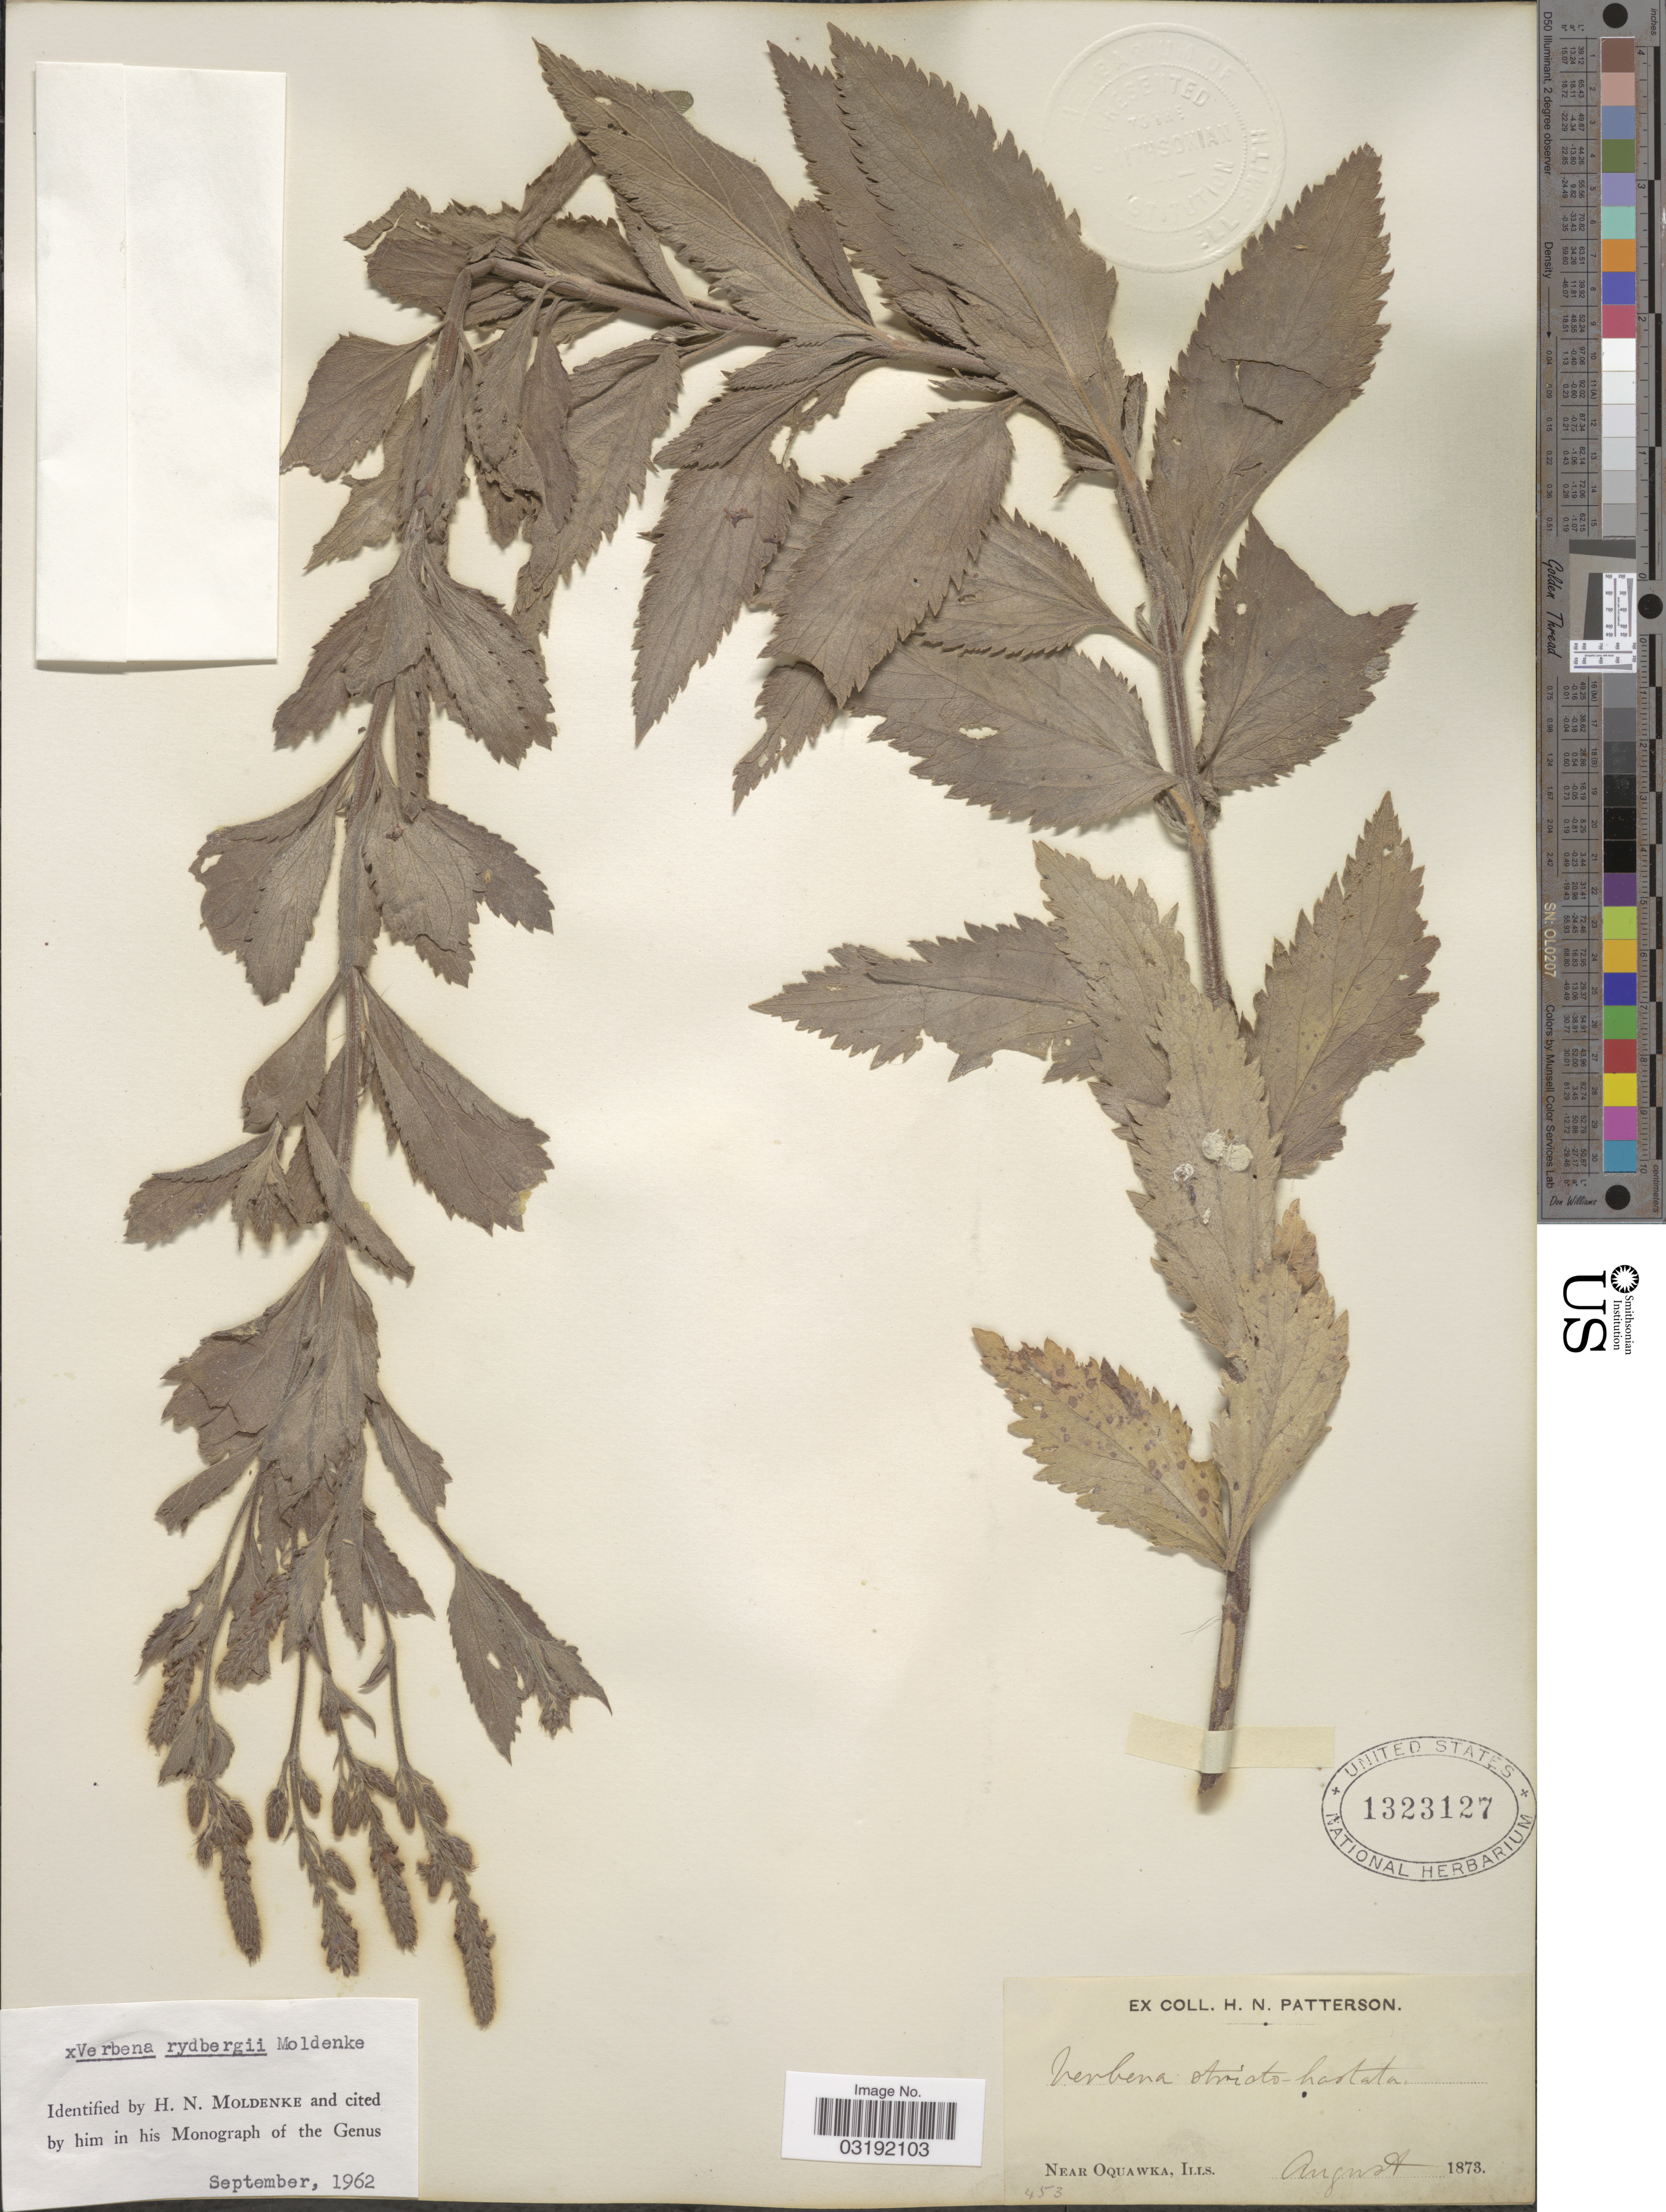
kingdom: Plantae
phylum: Tracheophyta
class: Magnoliopsida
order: Lamiales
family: Verbenaceae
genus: Verbena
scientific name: Verbena rydbergii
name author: Moldenke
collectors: H. N. Patterson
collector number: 453?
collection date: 1873-08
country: United States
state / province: Illinois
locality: Near Oquawka.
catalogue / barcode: US 1323127